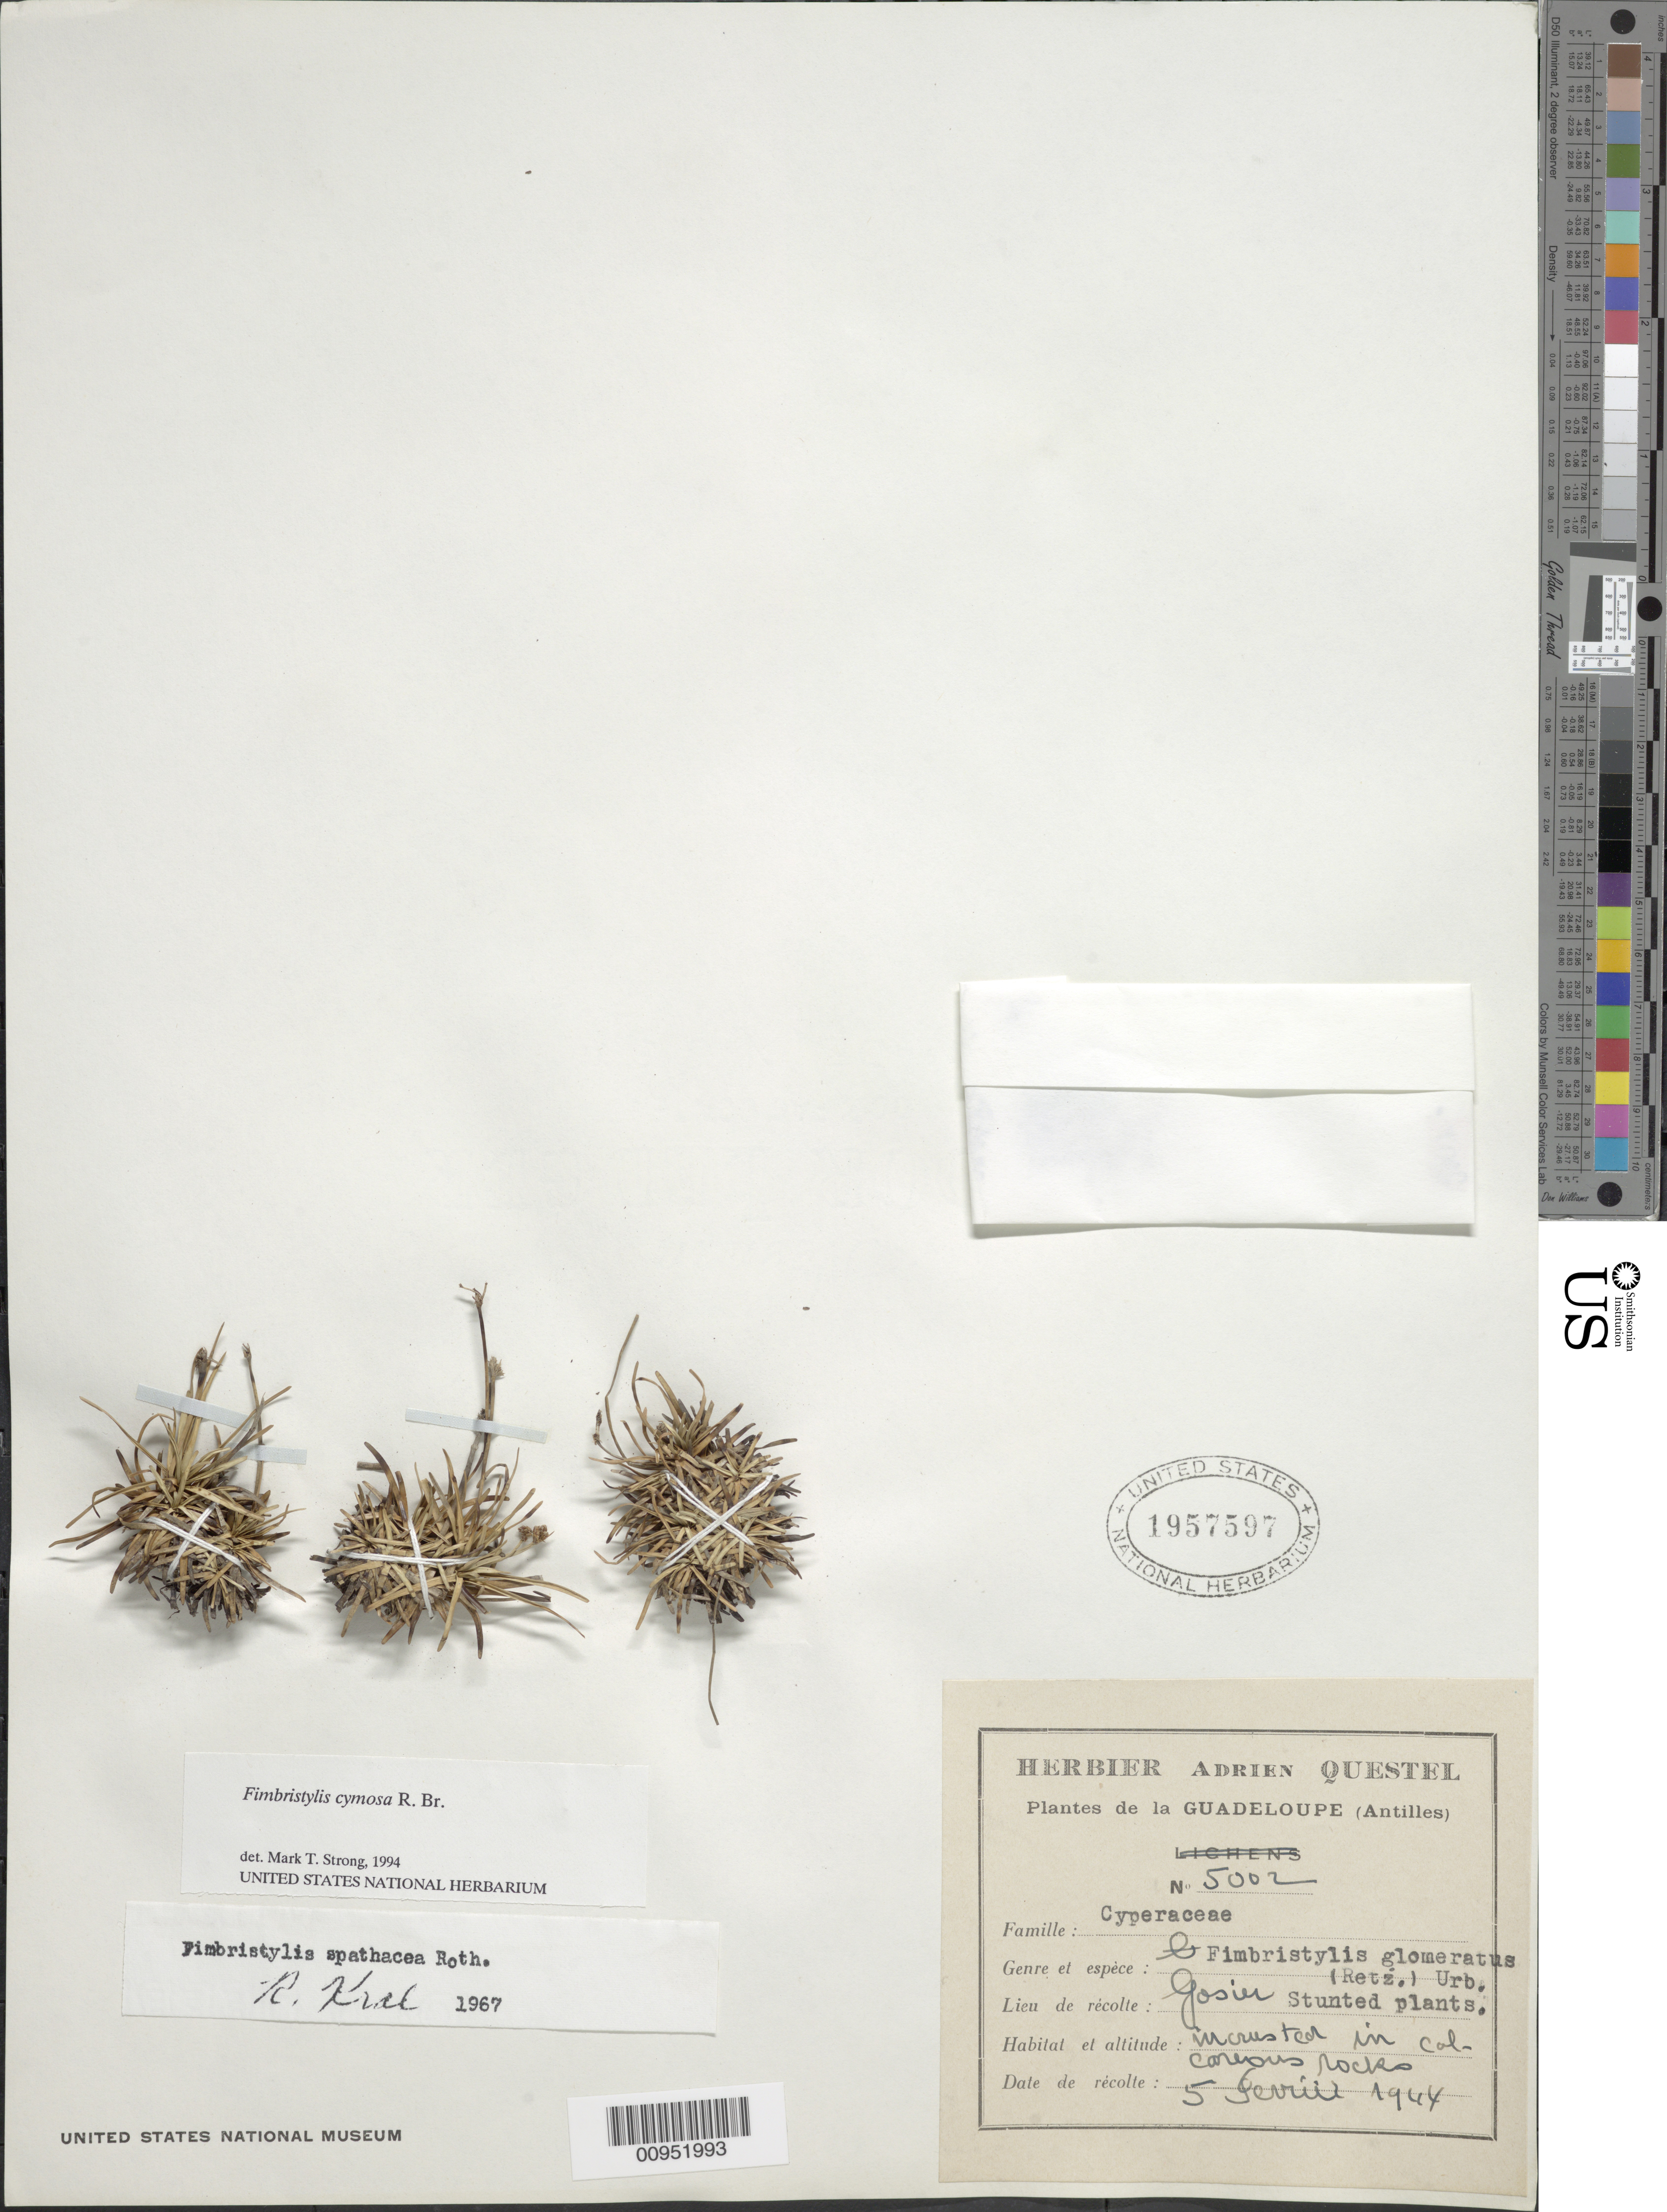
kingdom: Plantae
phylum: Tracheophyta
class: Liliopsida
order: Poales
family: Cyperaceae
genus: Fimbristylis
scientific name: Fimbristylis cymosa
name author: R. Br.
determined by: Strong, M. T., (US), Smithsonian Institution - National Museum of Natural History (UNITED STATES)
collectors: A. Questel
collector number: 5002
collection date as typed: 05 Feb 1944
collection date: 1944-02-05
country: Guadeloupe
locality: Gosier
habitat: Incrusted in calcareous rocks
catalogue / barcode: US 1957597